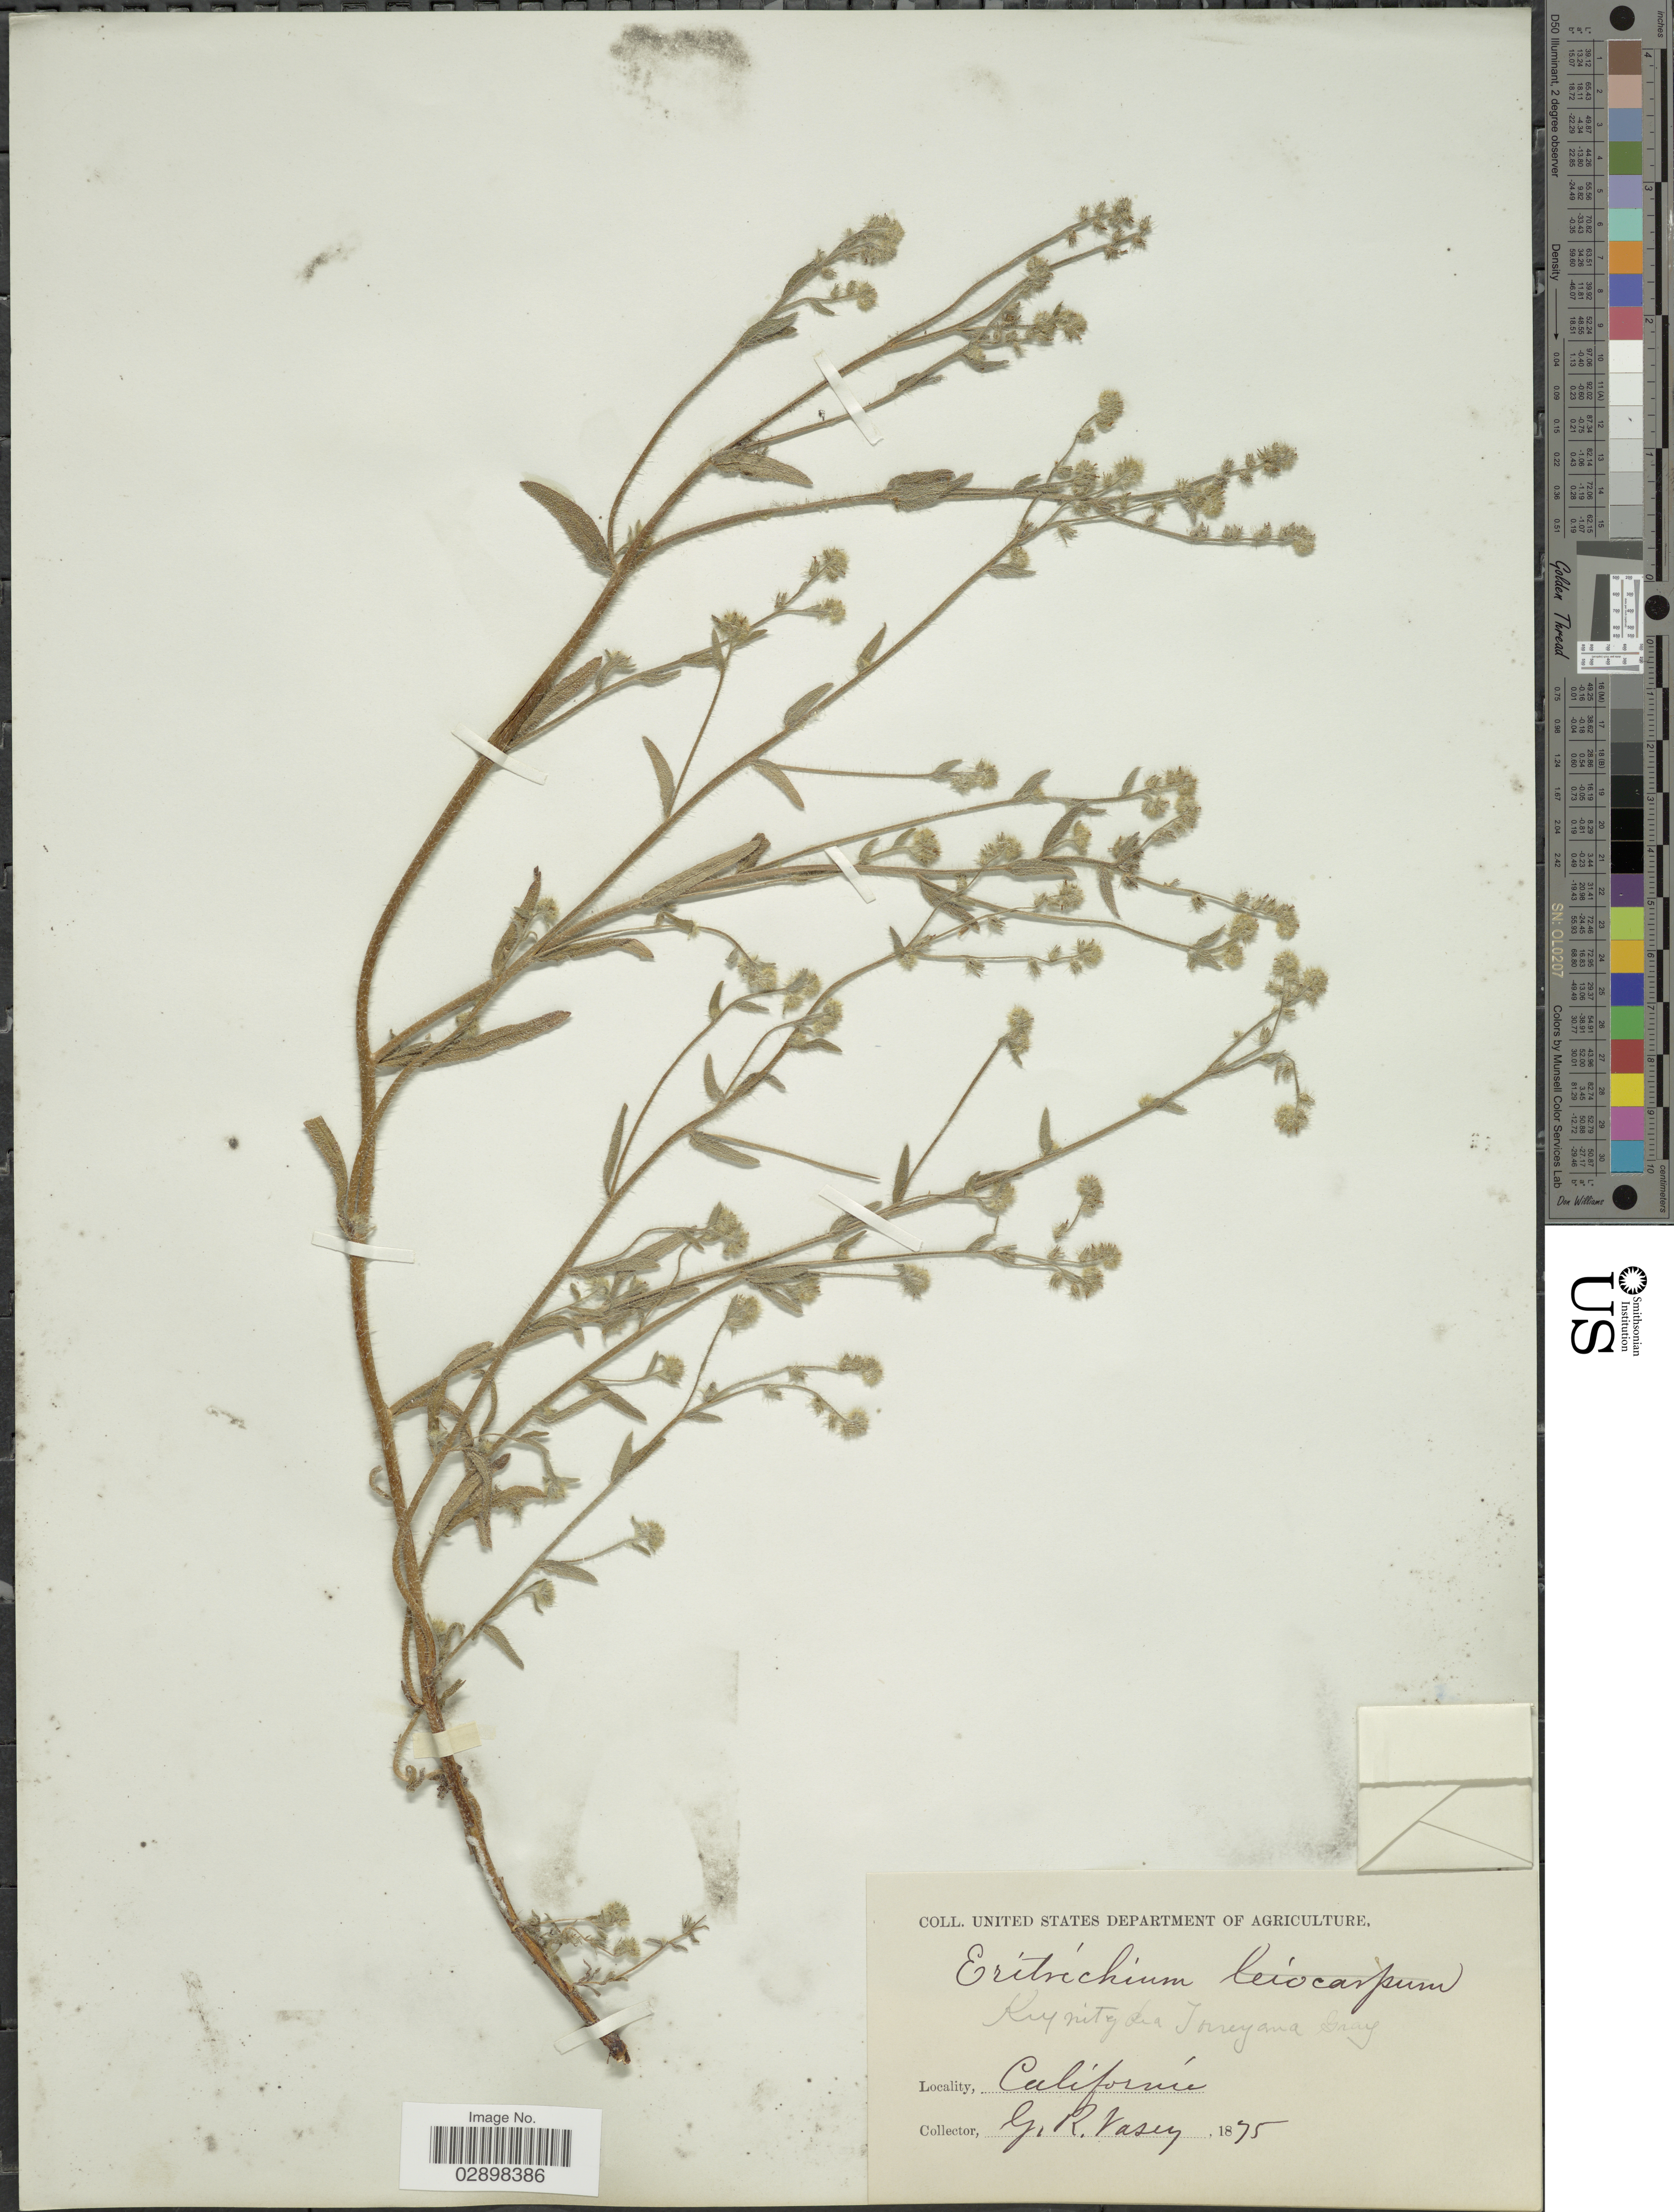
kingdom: Plantae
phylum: Tracheophyta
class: Magnoliopsida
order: Boraginales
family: Boraginaceae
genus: Cryptantha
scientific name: Cryptantha torreyana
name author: (A. Gray) S.W. Greene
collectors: G. R. Vasey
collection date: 1875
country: United States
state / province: California